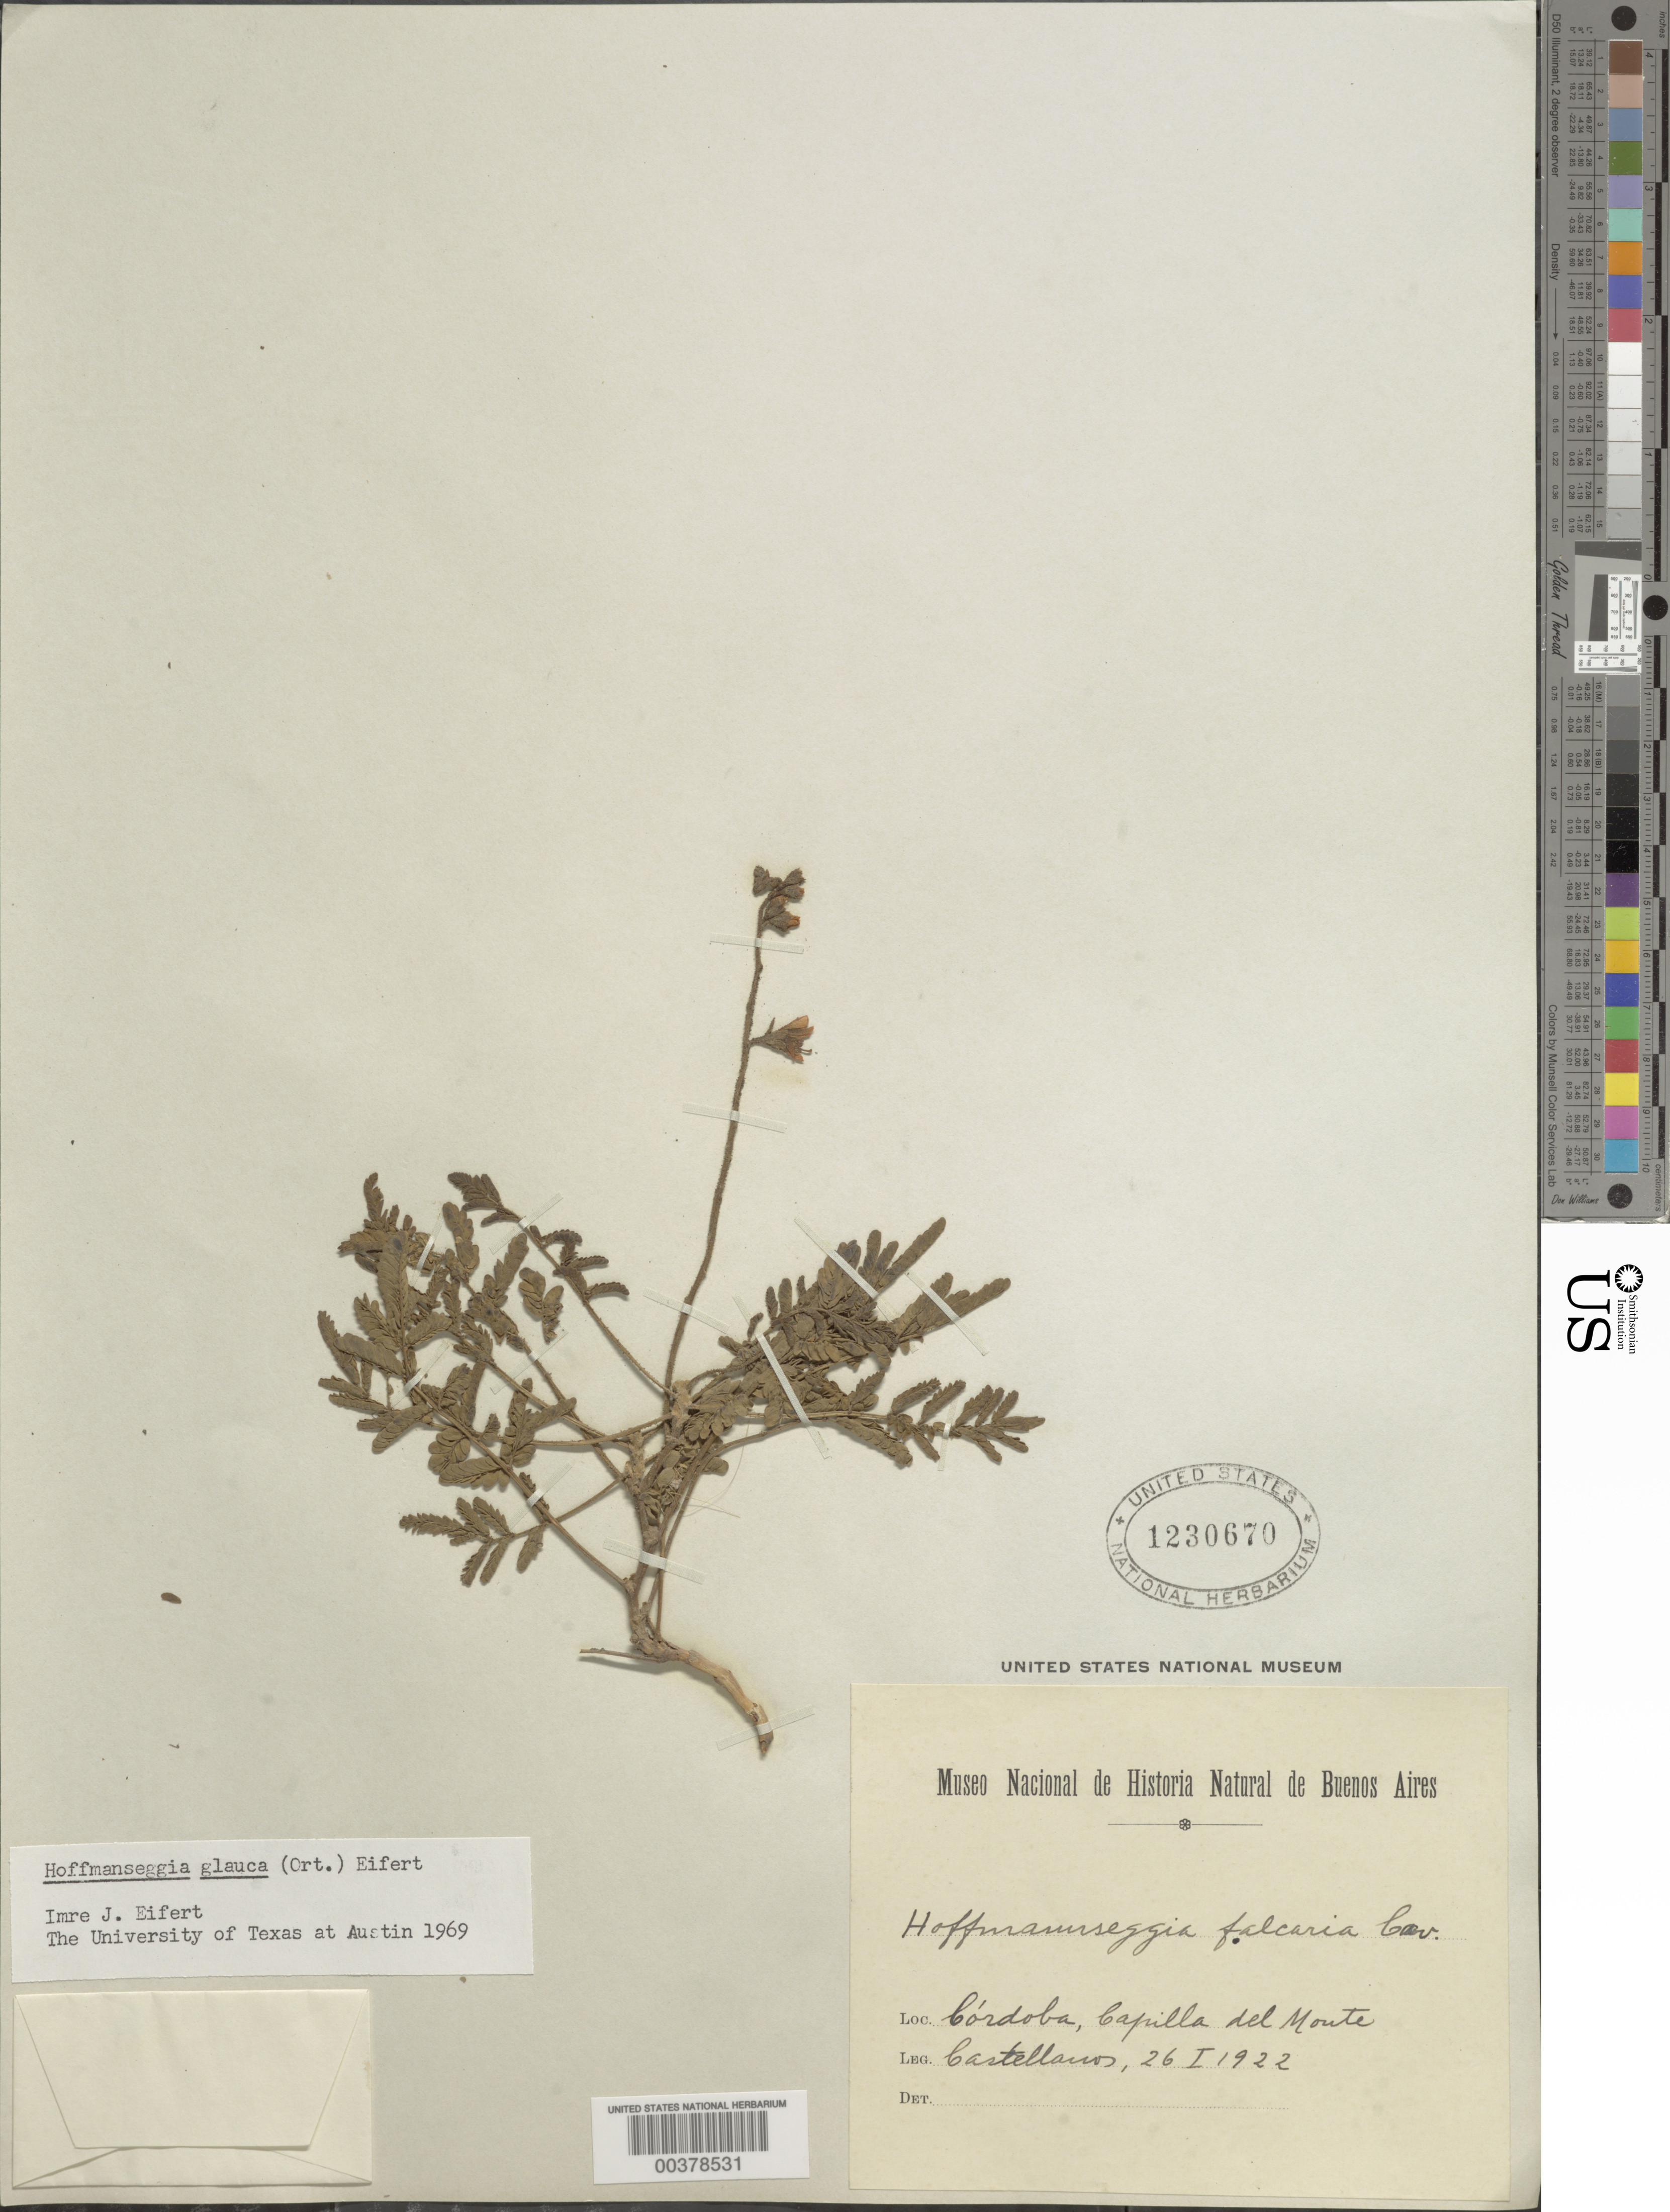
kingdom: Plantae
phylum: Tracheophyta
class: Magnoliopsida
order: Fabales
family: Fabaceae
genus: Hoffmannseggia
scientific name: Hoffmannseggia glauca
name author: (Ortega) Eifert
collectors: A. Castellanos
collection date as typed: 26 Jan 1922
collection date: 1922-01-26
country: Argentina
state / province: Córdoba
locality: Capilla del Monte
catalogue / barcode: US 1230670